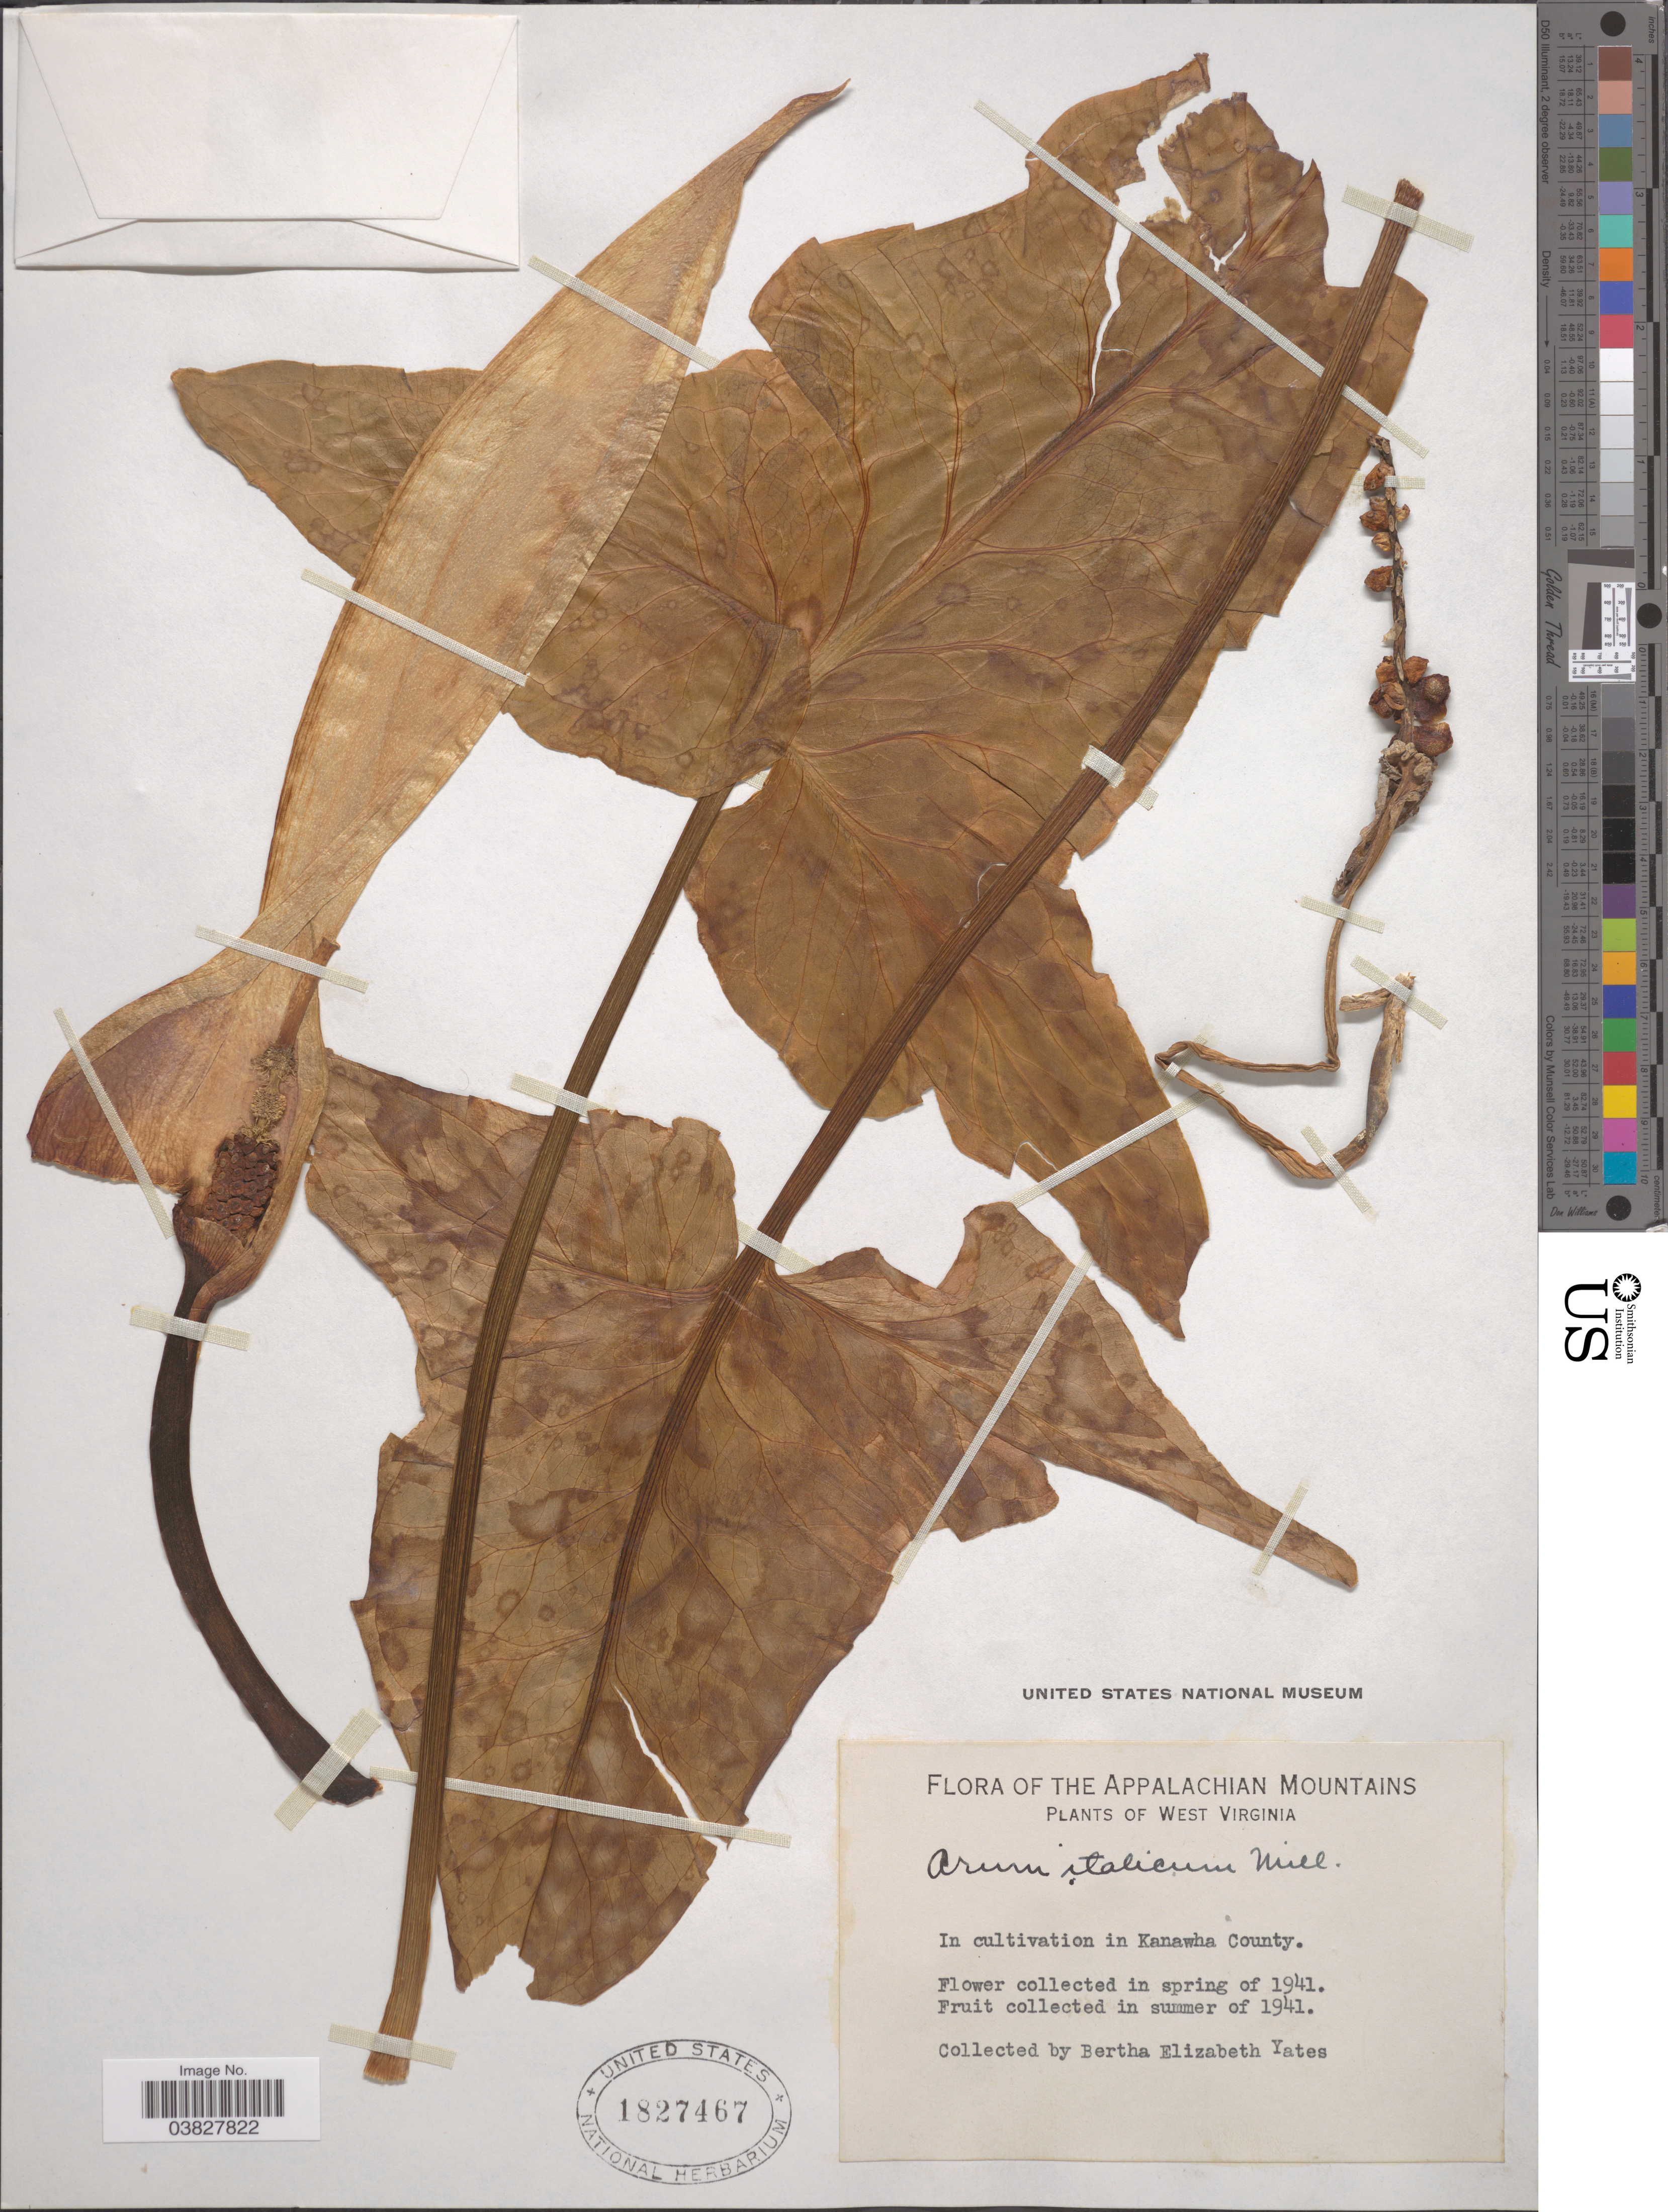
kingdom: Plantae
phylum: Tracheophyta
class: Liliopsida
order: Alismatales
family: Araceae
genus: Arum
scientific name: Arum italicum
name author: Mill.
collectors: B. Yates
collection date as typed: Spring of 1941/Summer of 1941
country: United States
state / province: West Virginia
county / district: Kanawha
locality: In Kanawha County.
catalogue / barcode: US 1827467